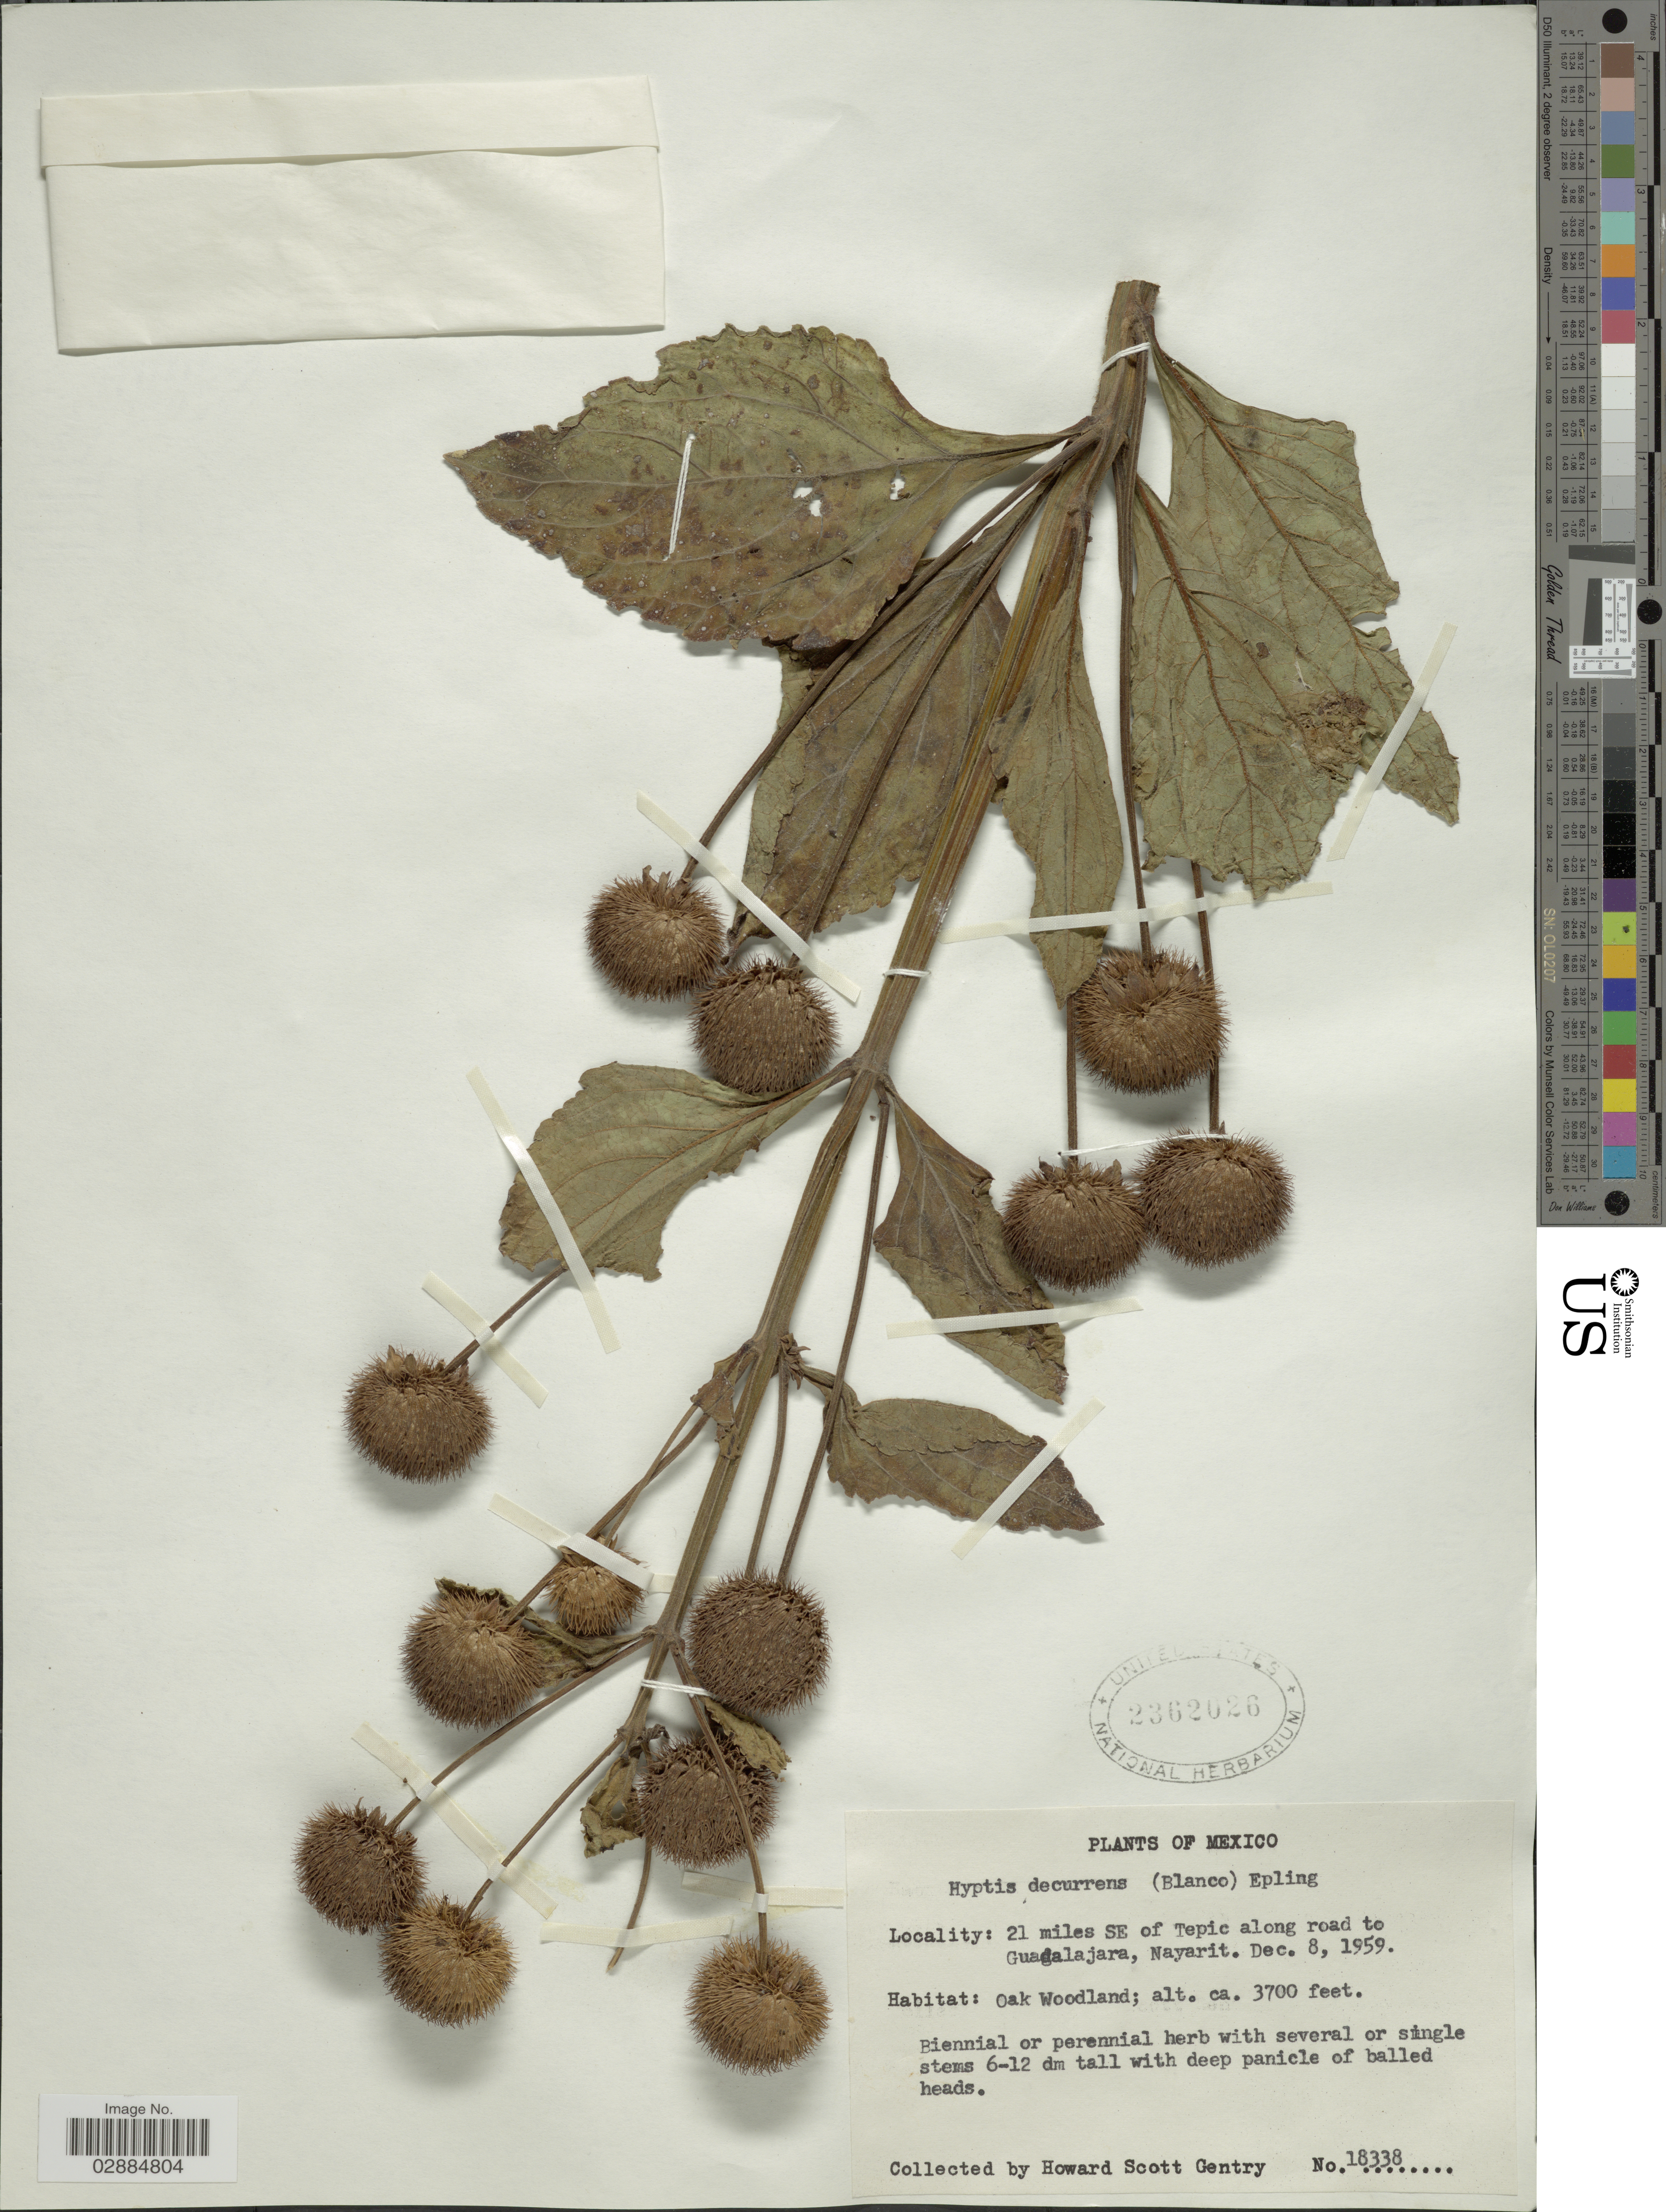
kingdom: Plantae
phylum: Tracheophyta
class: Magnoliopsida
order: Lamiales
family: Lamiaceae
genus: Hyptis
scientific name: Hyptis capitata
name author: Jacq.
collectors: H. S. Gentry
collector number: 18338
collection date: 1959-12-08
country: Mexico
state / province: Nayarit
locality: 21 miles SE of Tepic along road to Guagalajara.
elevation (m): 3700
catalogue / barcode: US 2362026